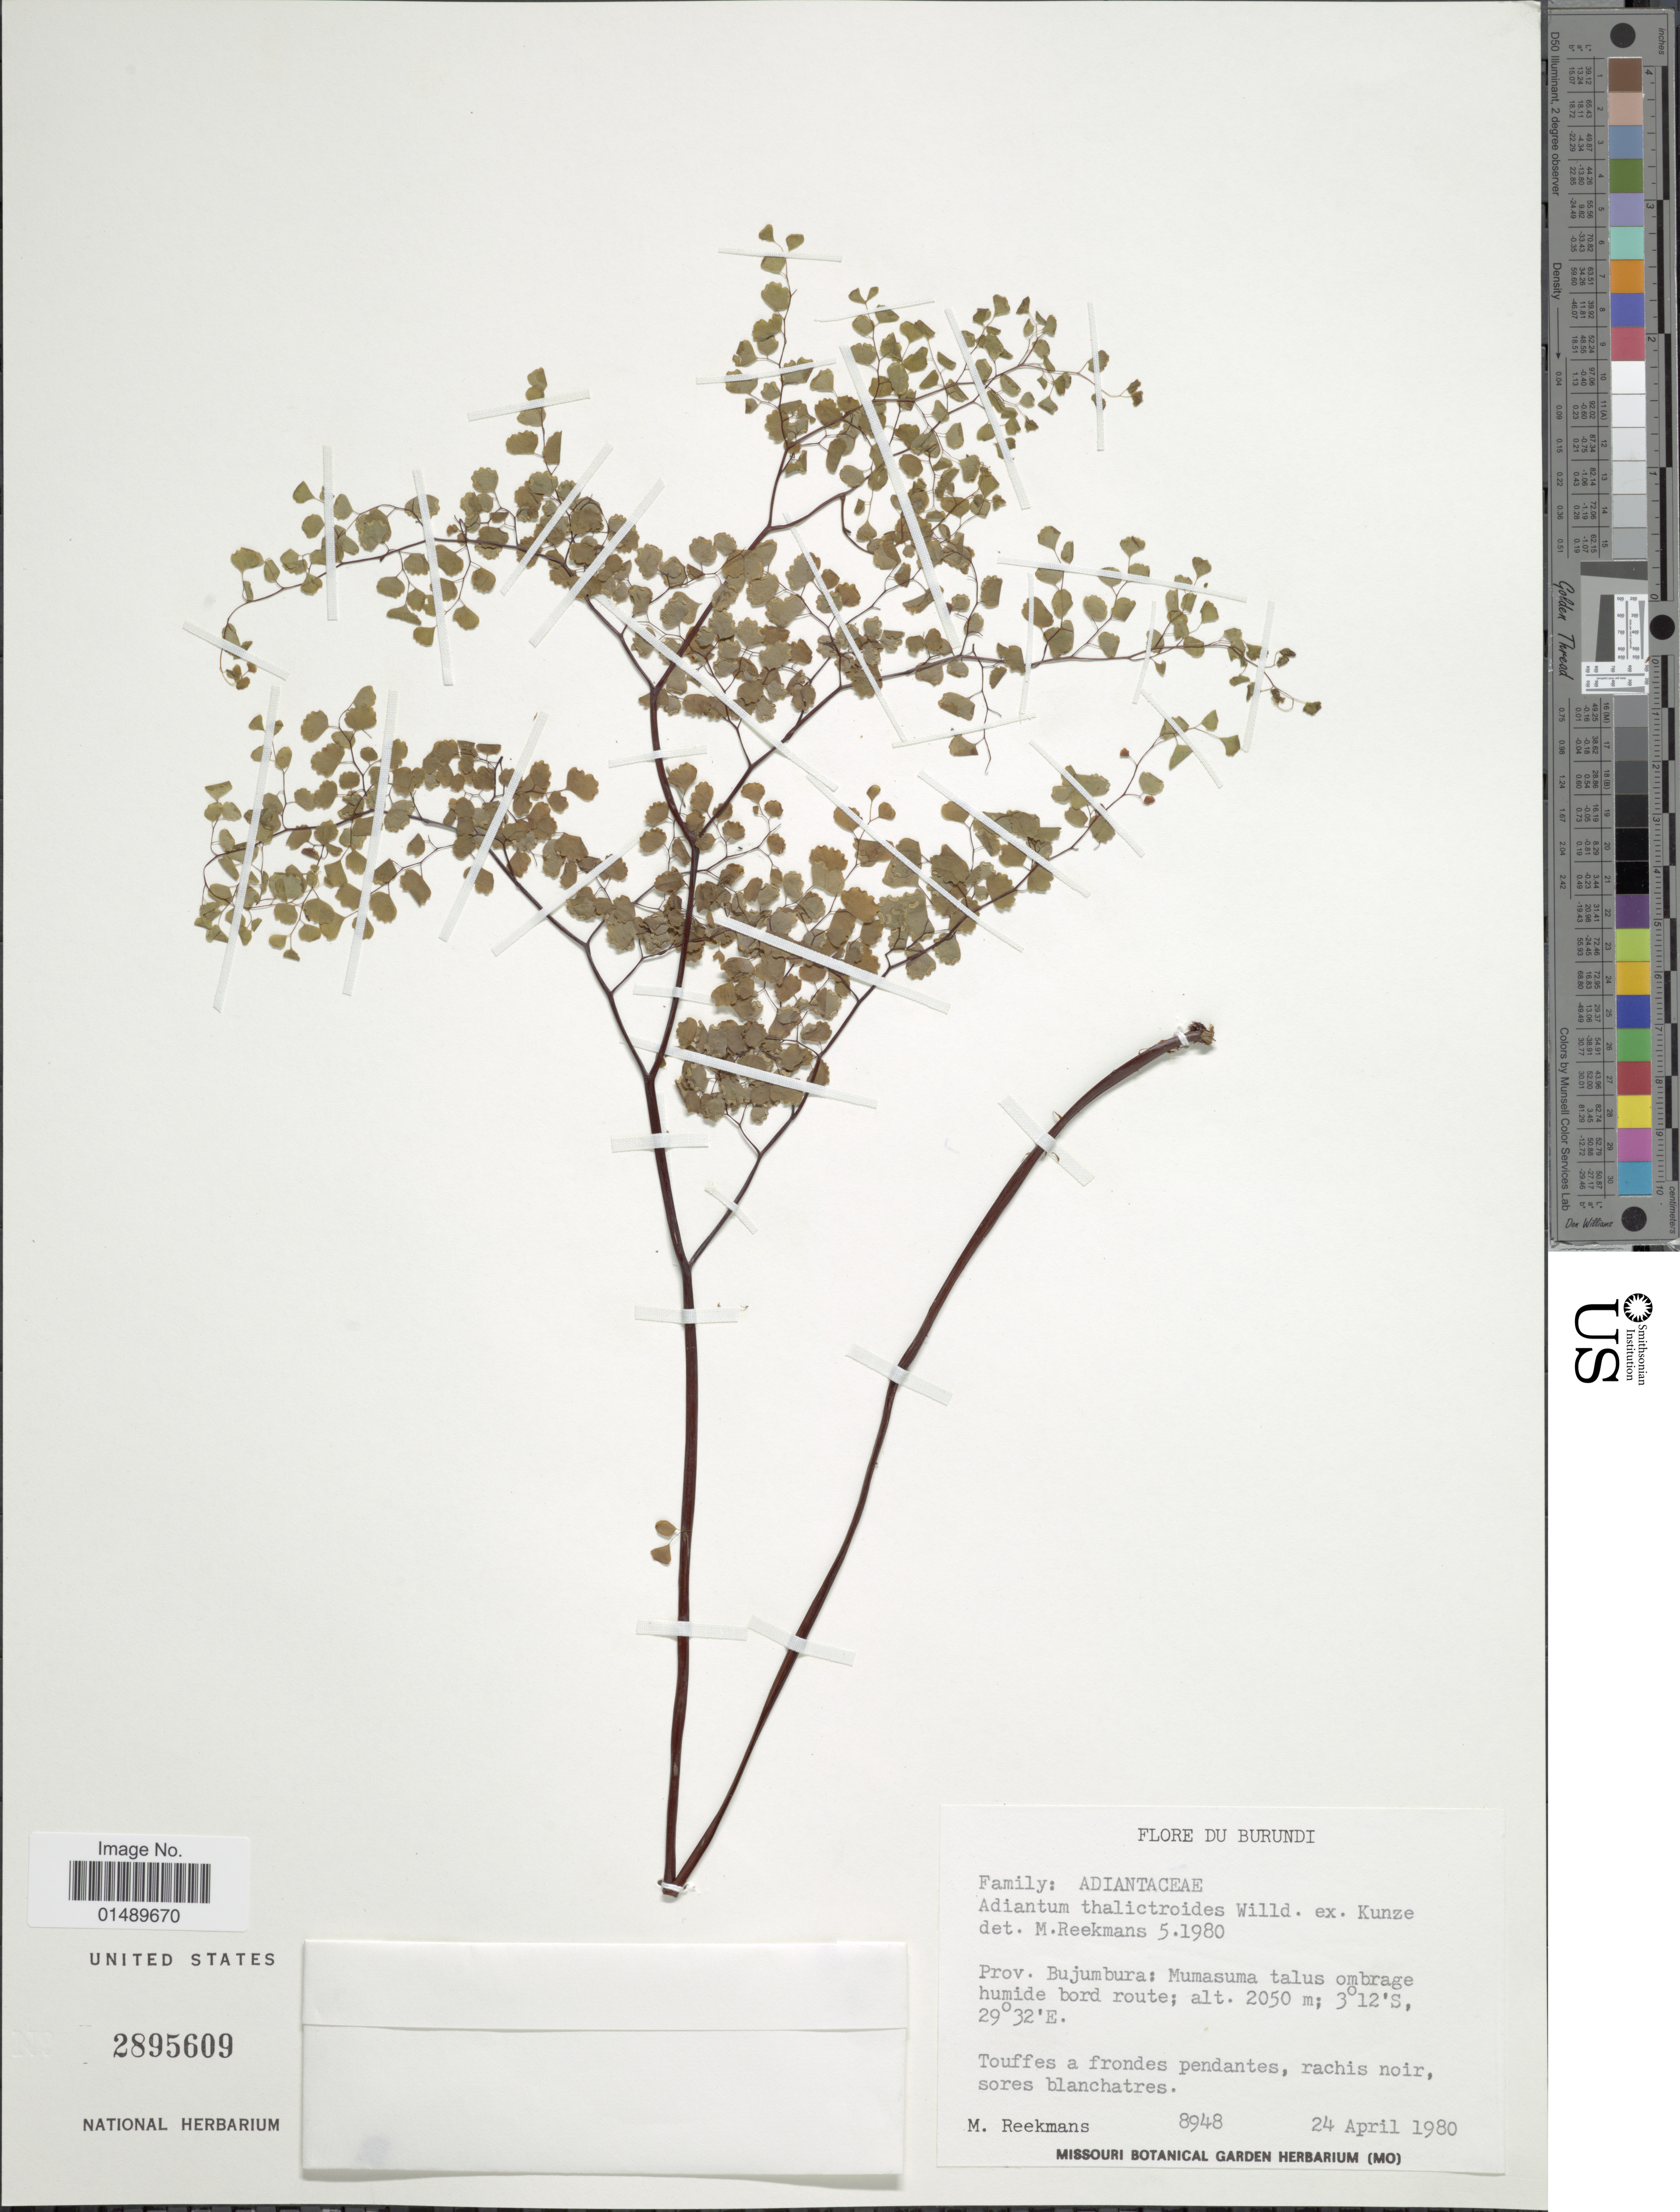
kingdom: Plantae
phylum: Tracheophyta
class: Polypodiopsida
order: Polypodiales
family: Pteridaceae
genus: Adiantum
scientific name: Adiantum thalictroides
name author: Willd. ex Schltdl.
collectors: M. Reekmans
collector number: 8948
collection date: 1980-04-24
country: Burundi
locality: Burundi, Prov. Bujumbura: Musamsuma talus ombrage humide bord route.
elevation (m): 2050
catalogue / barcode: US 2895609